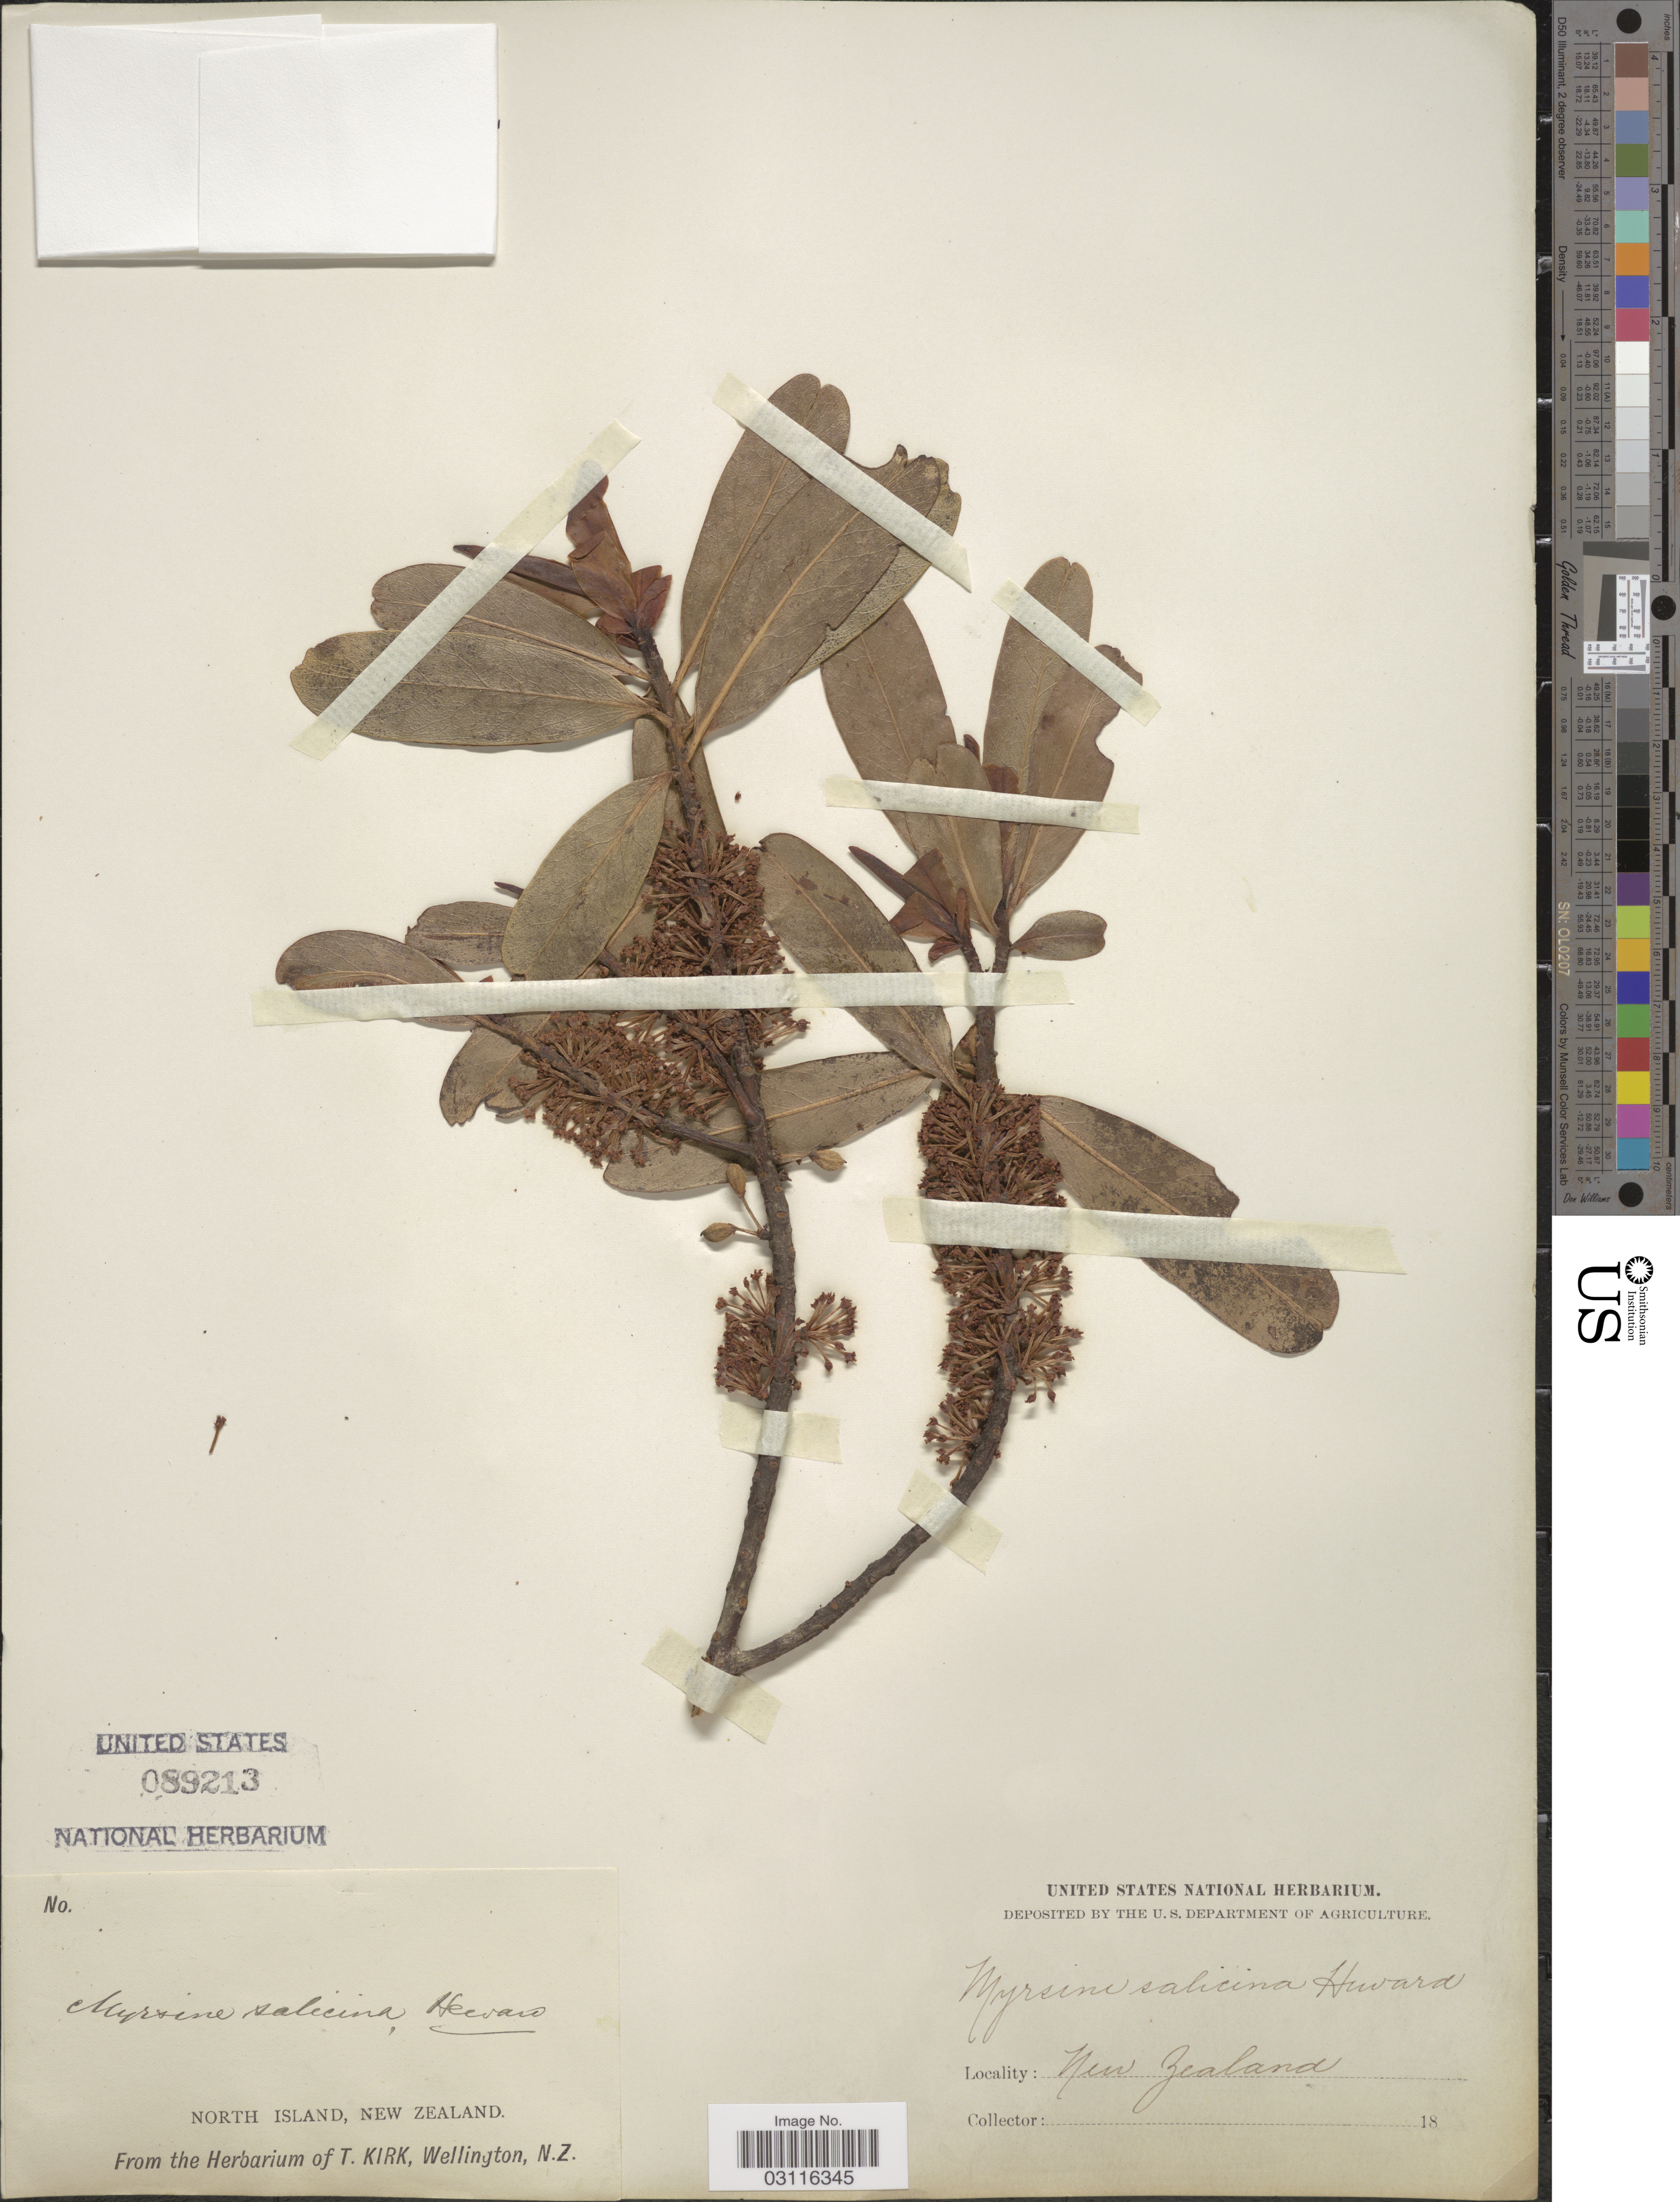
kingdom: Plantae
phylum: Tracheophyta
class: Magnoliopsida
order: Ericales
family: Primulaceae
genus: Suttonia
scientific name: Suttonia salicina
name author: Hook. f.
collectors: ex herb. T. Kirk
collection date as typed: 18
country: New Zealand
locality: North Island.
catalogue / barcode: US 89213